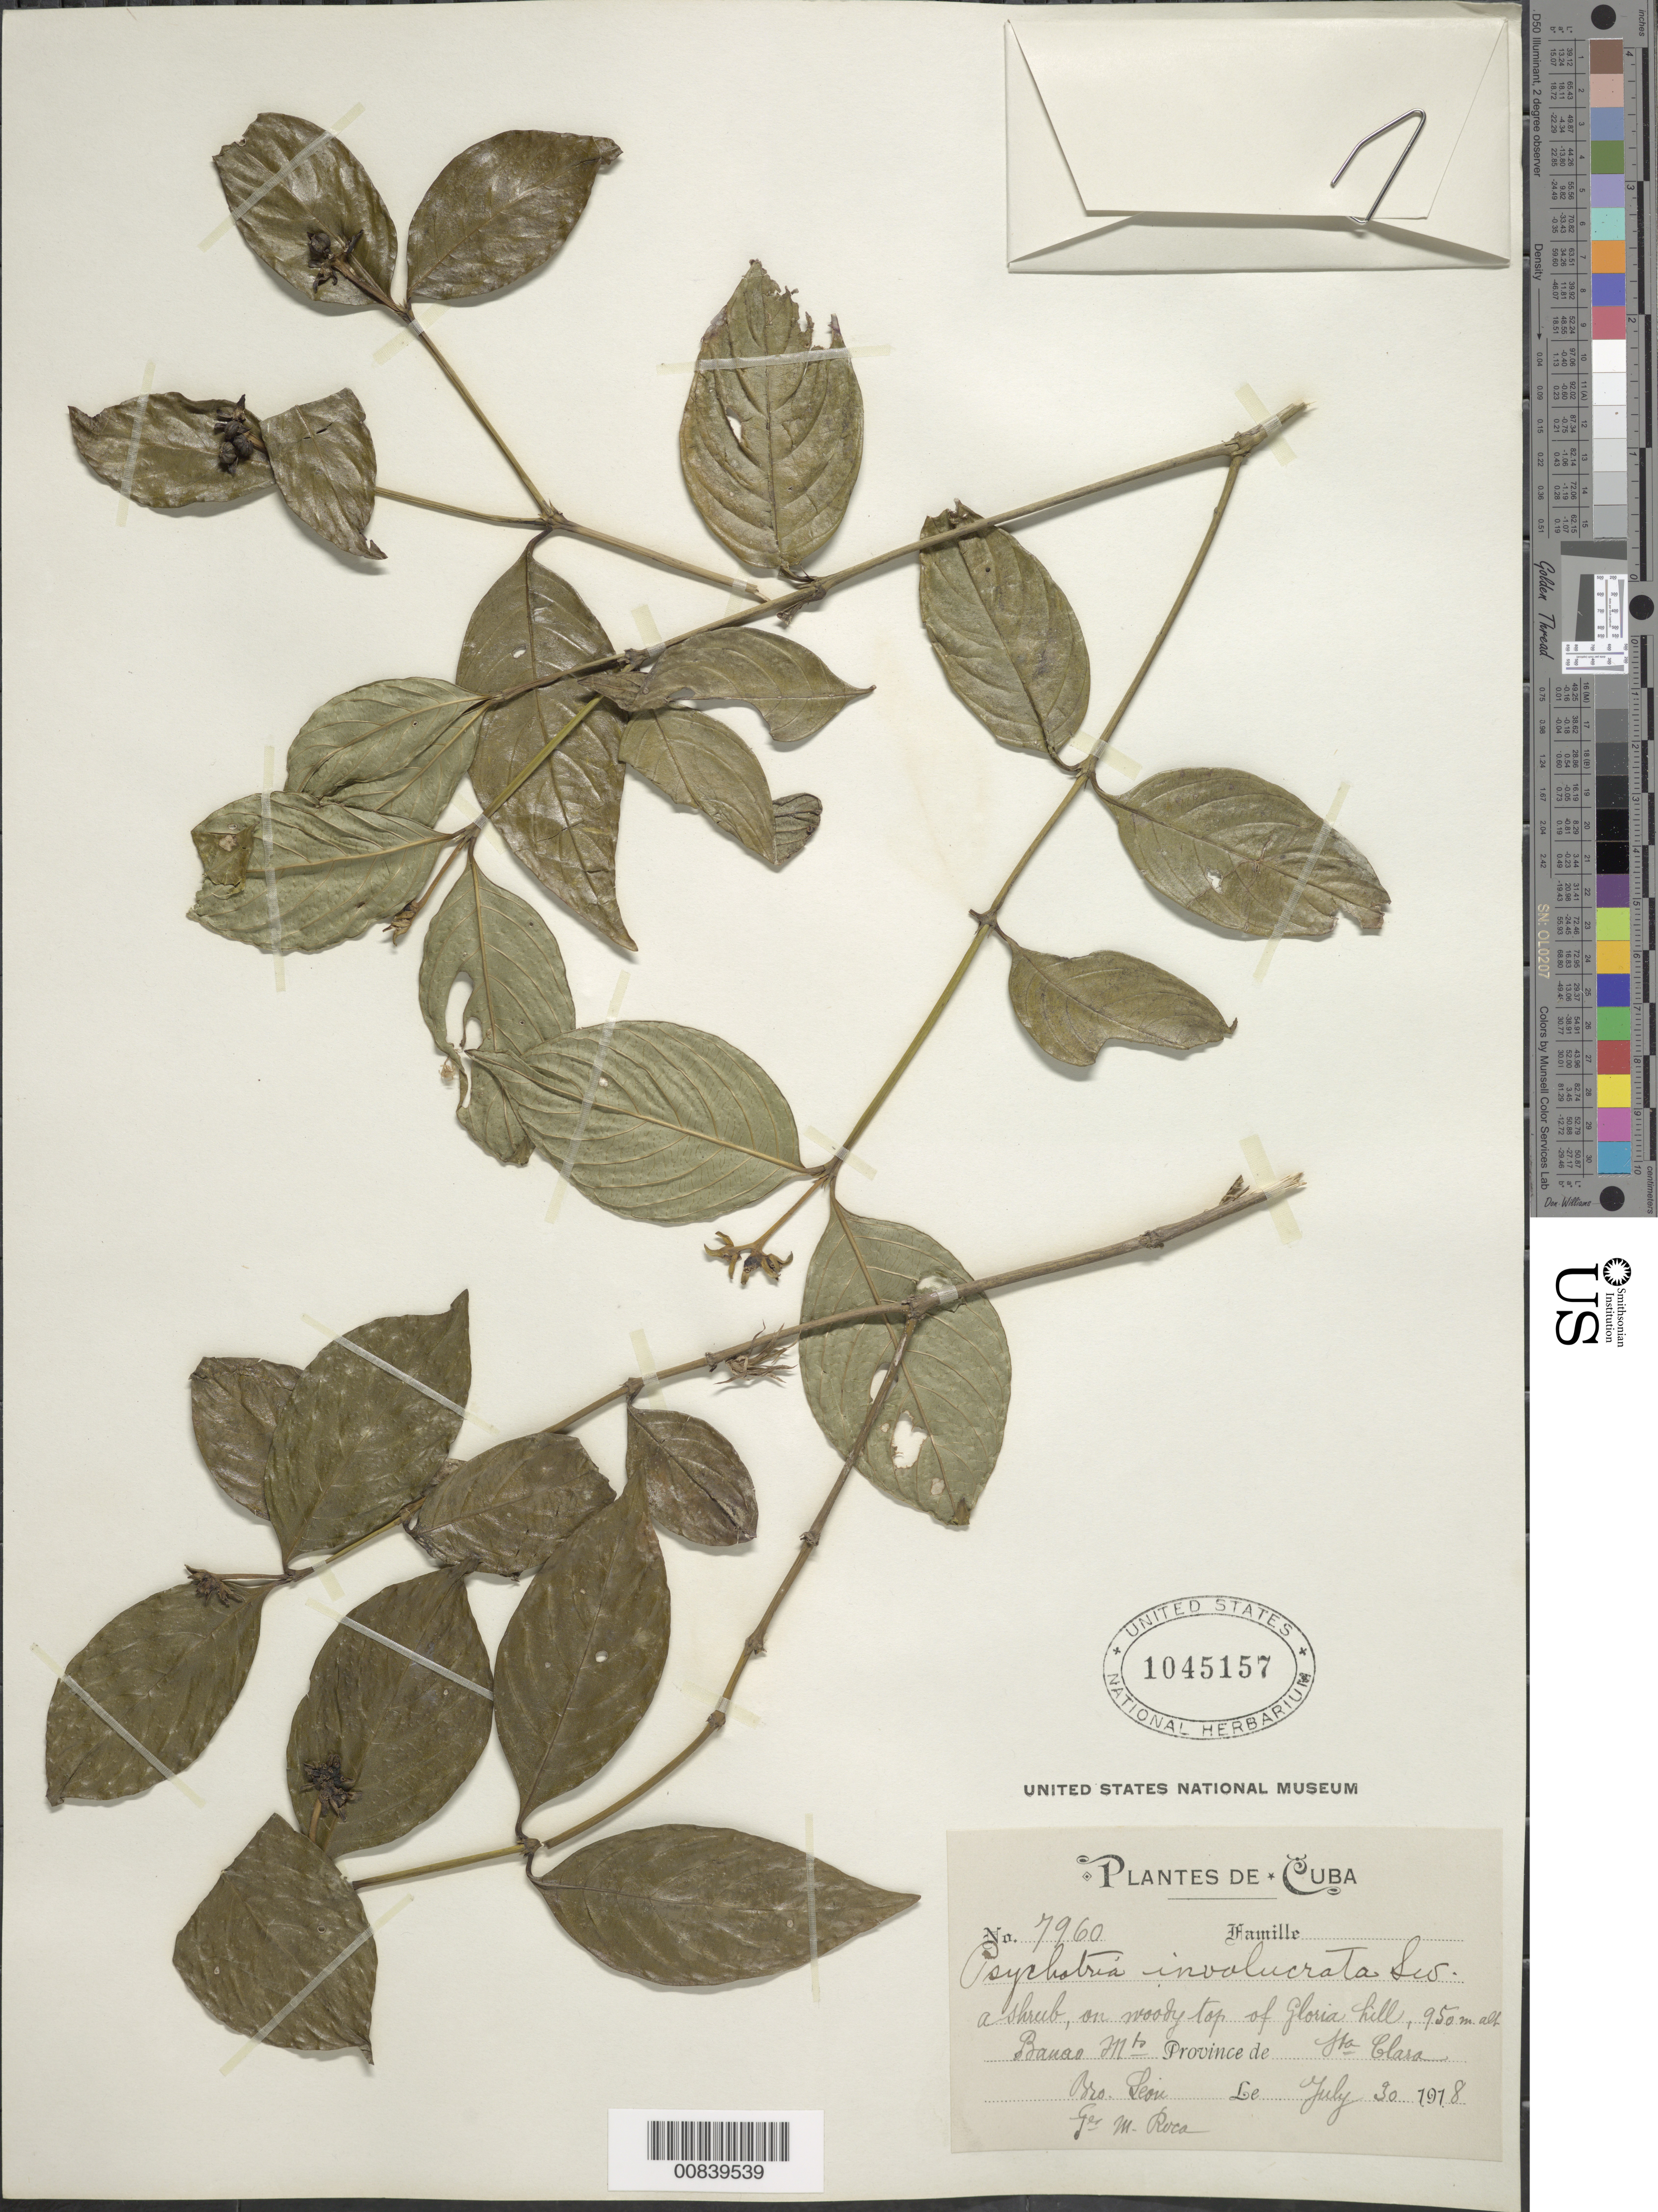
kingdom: Plantae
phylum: Tracheophyta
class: Magnoliopsida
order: Gentianales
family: Rubiaceae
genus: Psychotria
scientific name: Psychotria officinalis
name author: (Aubl.) Raeusch.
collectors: Bro. León & M. Roca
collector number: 7960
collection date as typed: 30 Jul 1918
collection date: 1918-07-30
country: Cuba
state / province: Las Villas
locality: Banao Mts. On top of Gloria Hill.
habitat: Woody top of hill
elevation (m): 950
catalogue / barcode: US 1045157